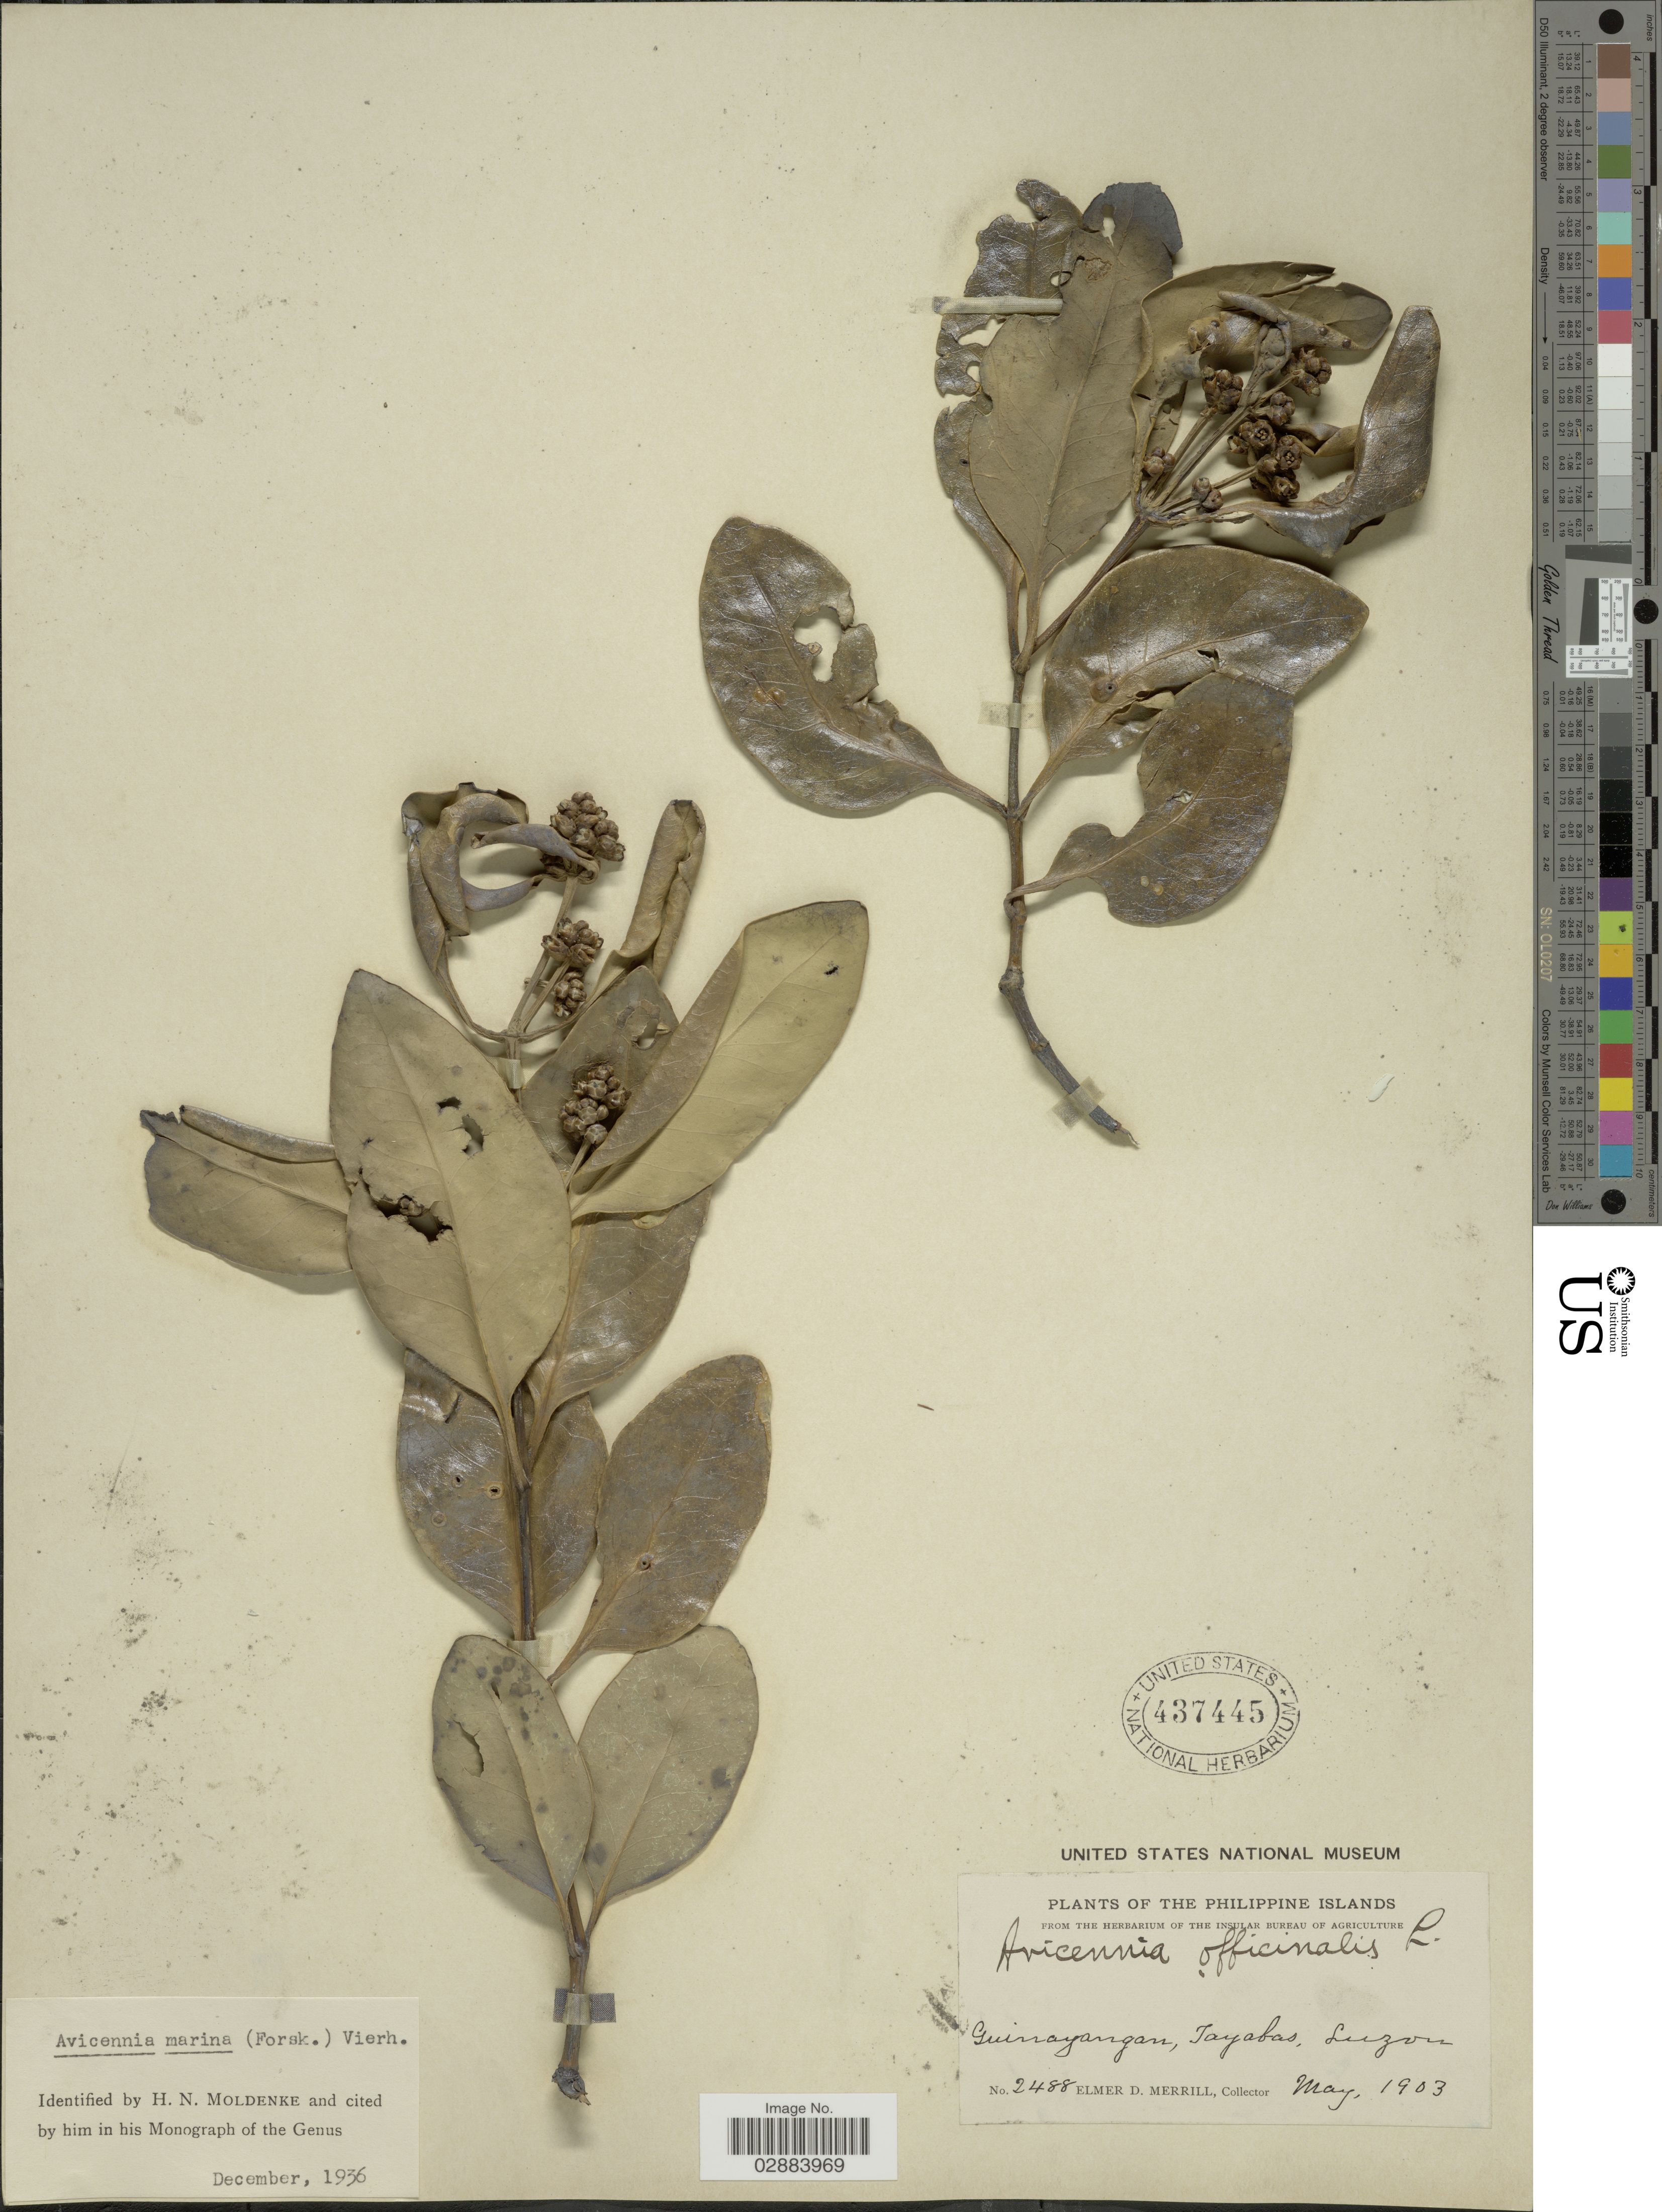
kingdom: Plantae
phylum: Tracheophyta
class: Magnoliopsida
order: Lamiales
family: Acanthaceae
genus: Avicennia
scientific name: Avicennia marina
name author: (Forssk.) Vierh.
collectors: E. D. Merrill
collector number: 2488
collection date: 1903-05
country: Philippines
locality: The Philippine Islands. Guinayangan, Tayabas, Luzon.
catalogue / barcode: US 437445